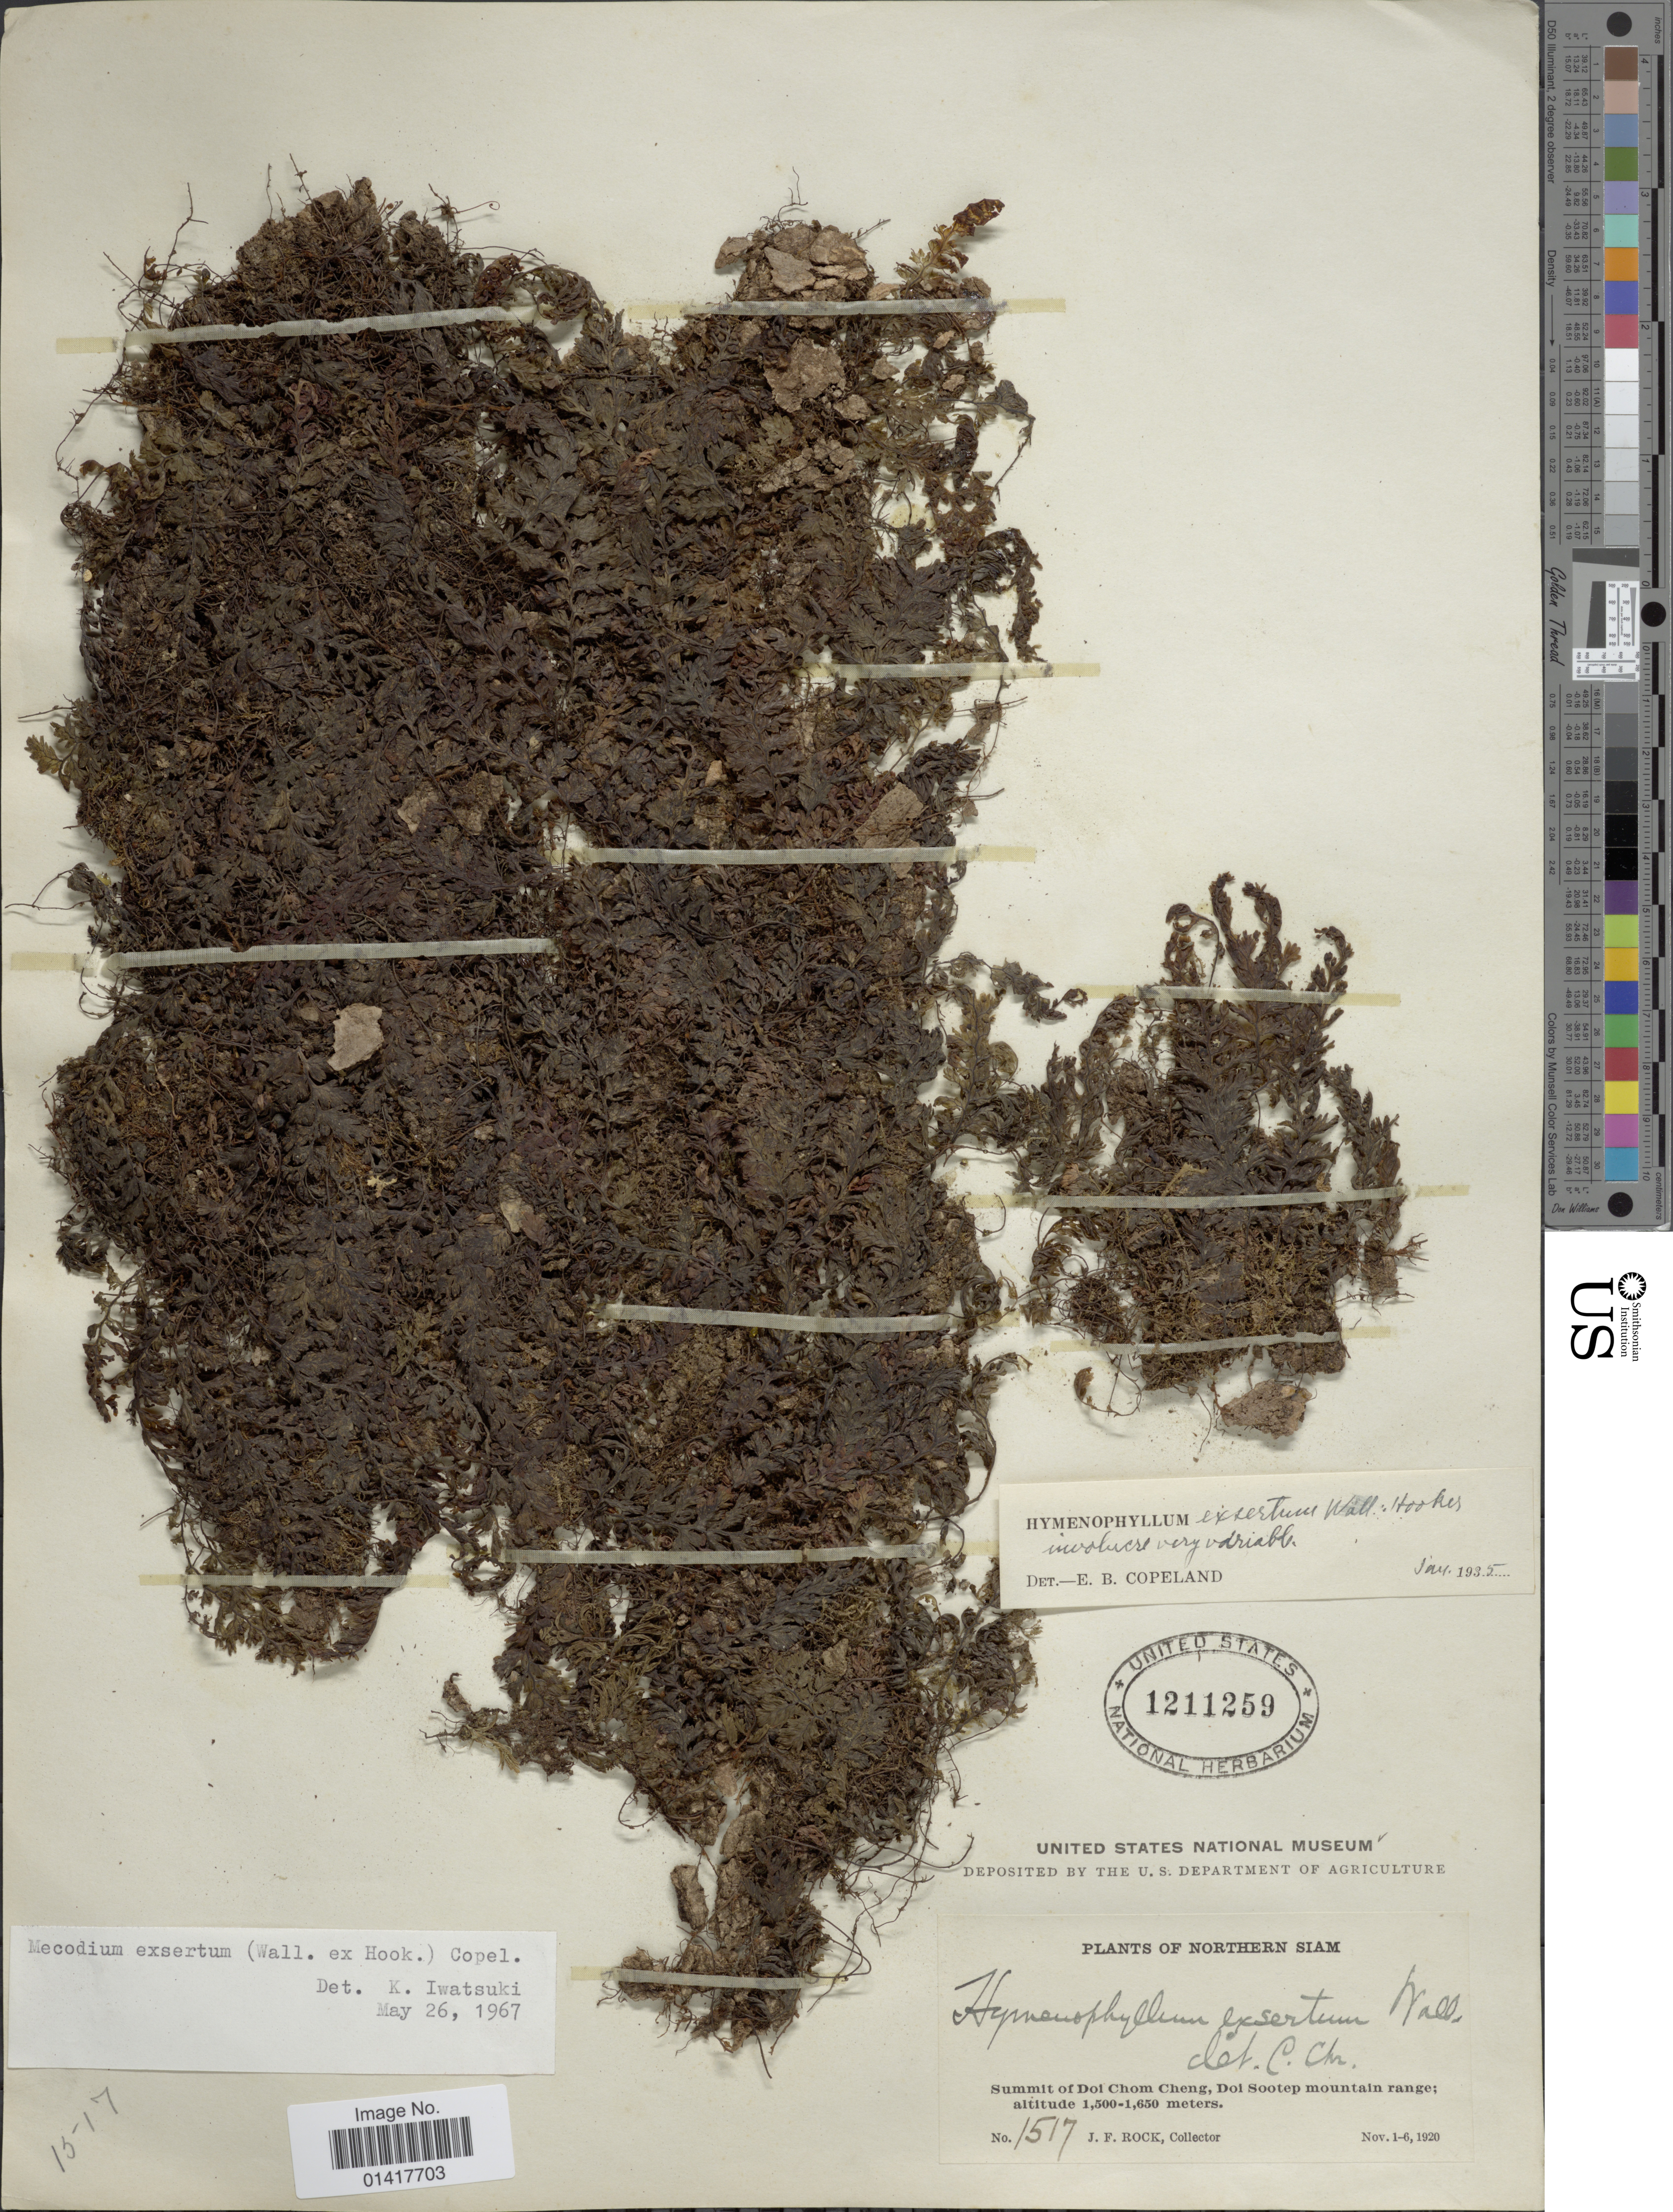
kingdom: Plantae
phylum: Tracheophyta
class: Polypodiopsida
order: Hymenophyllales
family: Hymenophyllaceae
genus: Hymenophyllum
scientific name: Hymenophyllum exsertum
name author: Wall. ex Hook.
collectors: J. Rock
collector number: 1517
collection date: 1920-11-01/1920-11-06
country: Thailand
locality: Northern Siam. Summit of Doi Chom Cheng, Doi Sootep mountain range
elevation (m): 1500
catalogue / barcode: US 1211259